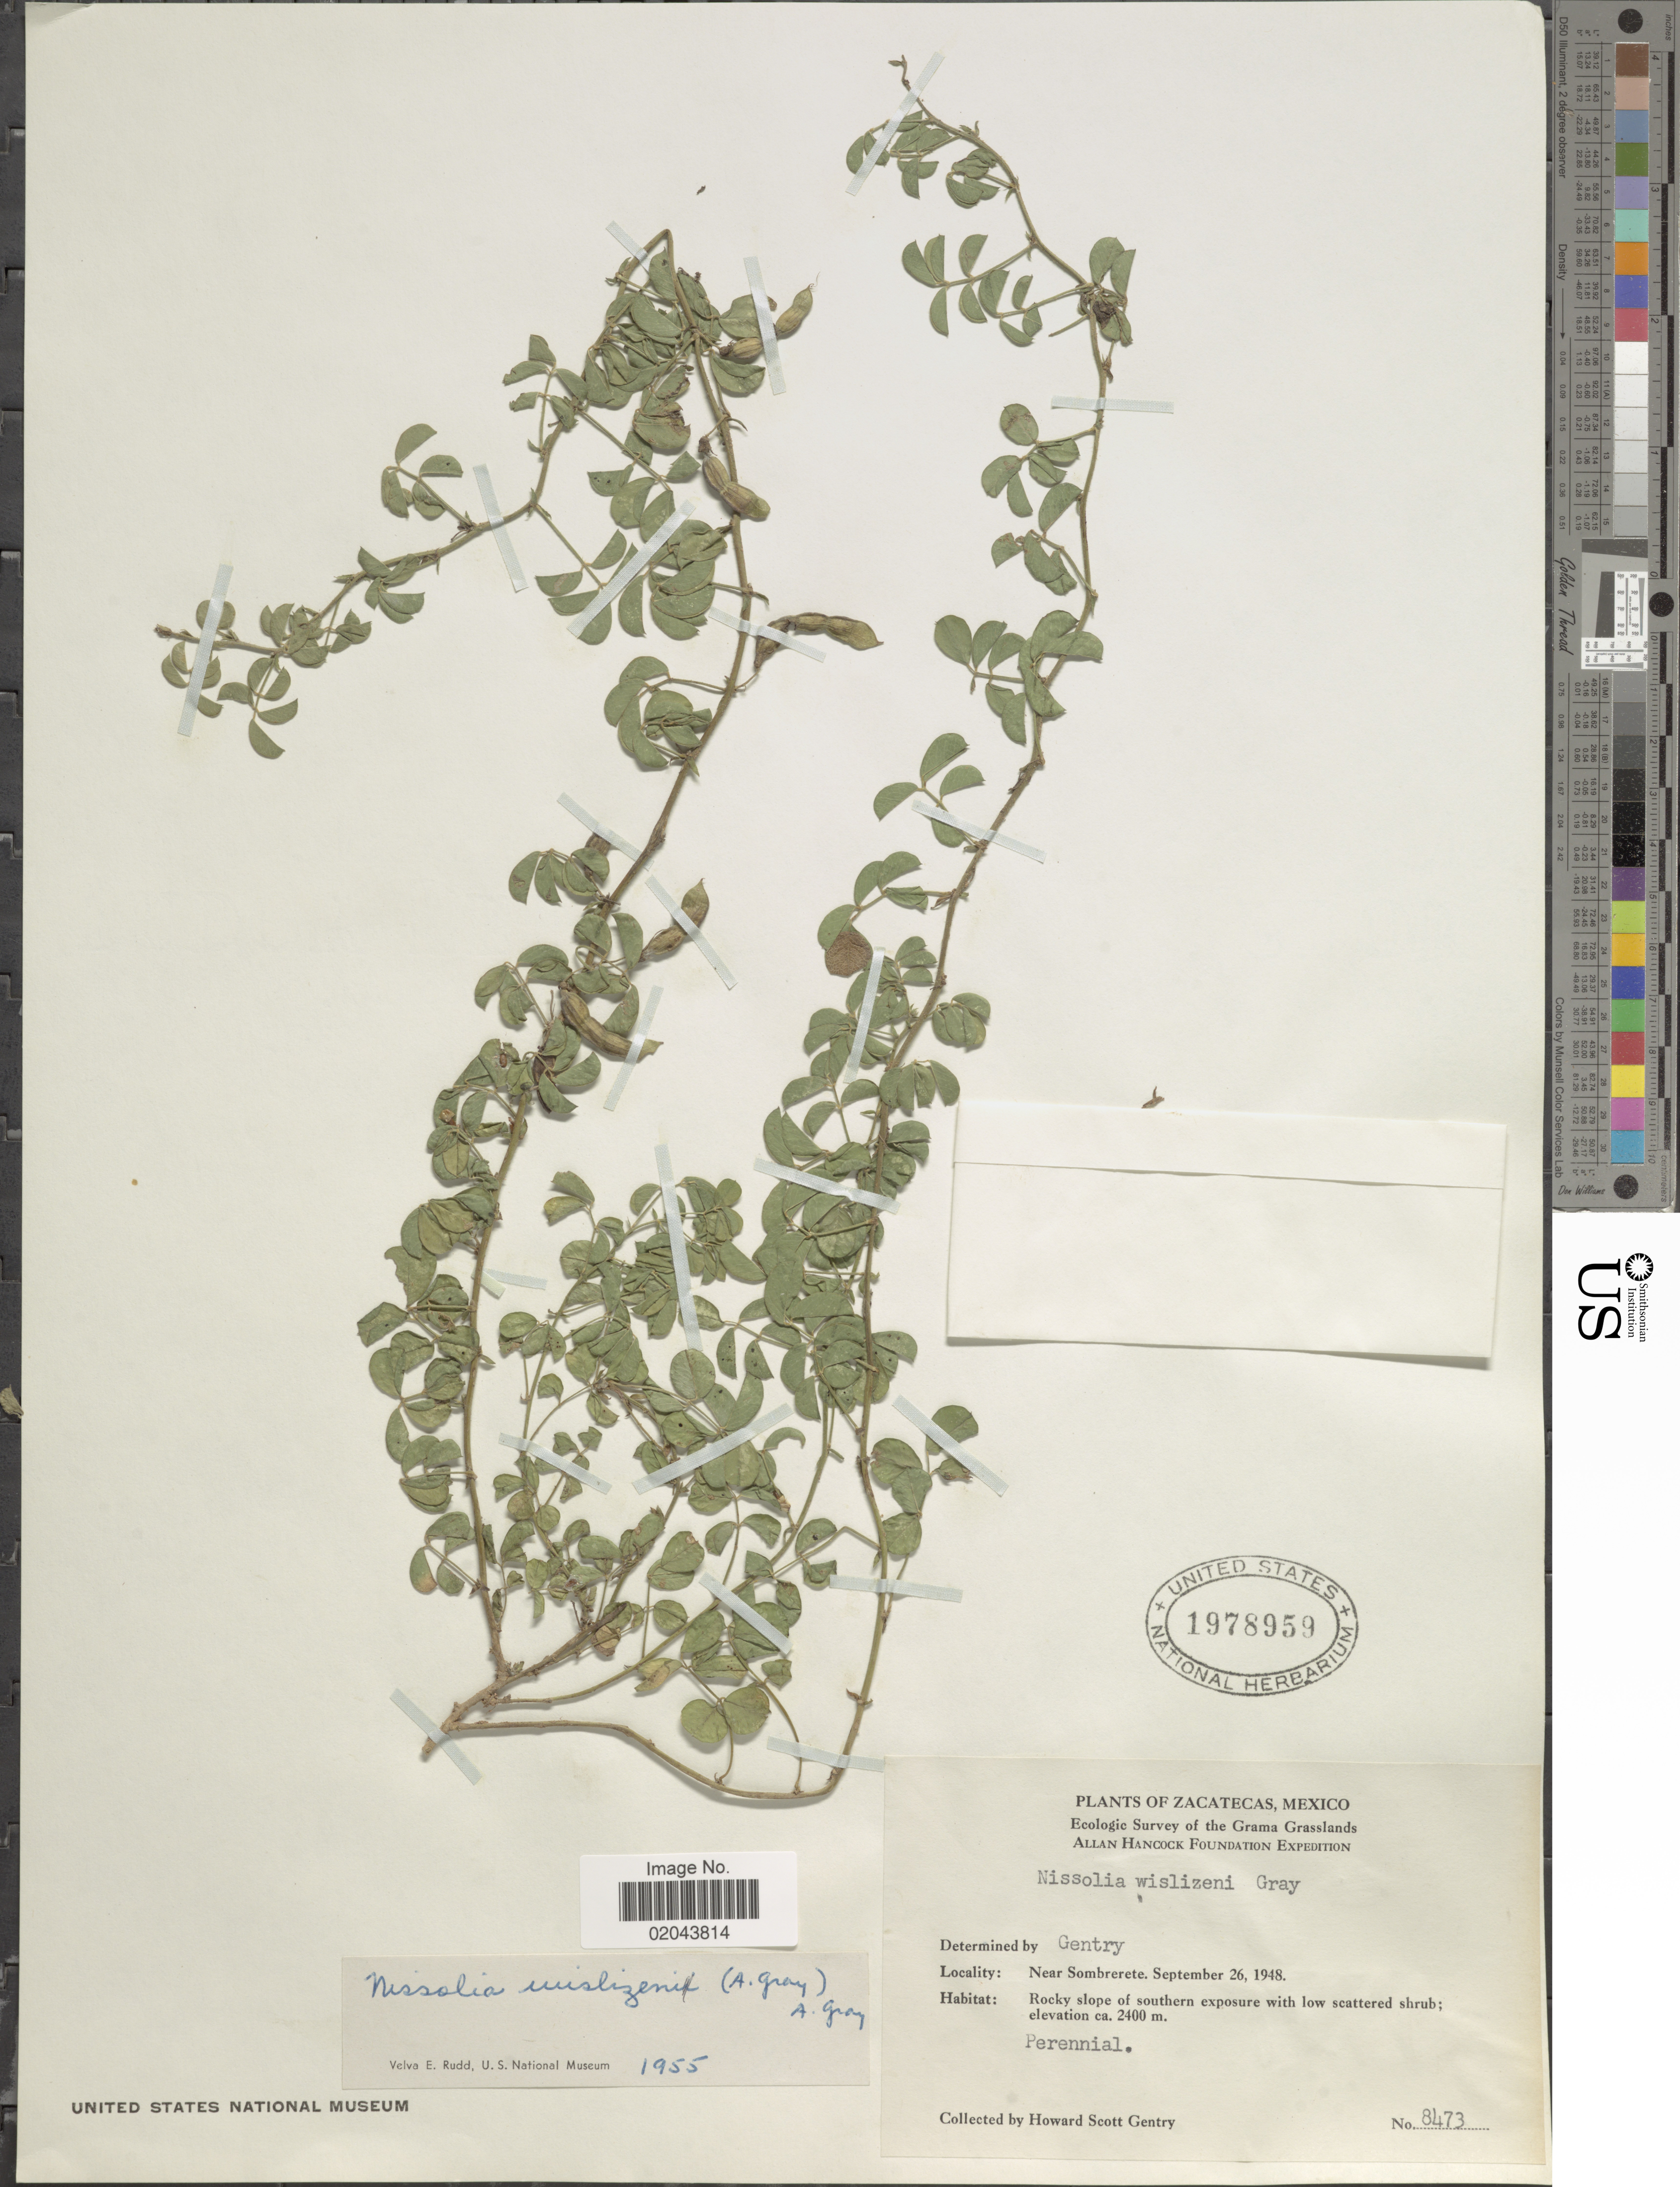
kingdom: Plantae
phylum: Tracheophyta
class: Magnoliopsida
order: Fabales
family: Fabaceae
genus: Nissolia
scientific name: Nissolia wislizeni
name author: A. Gray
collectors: H. S. Gentry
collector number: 8473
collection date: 1948-09-26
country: Mexico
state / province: Zacatecas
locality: Near Sombrerete, rocky slope of southern exposure, Grama Grasslands.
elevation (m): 2400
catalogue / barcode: US 1978959